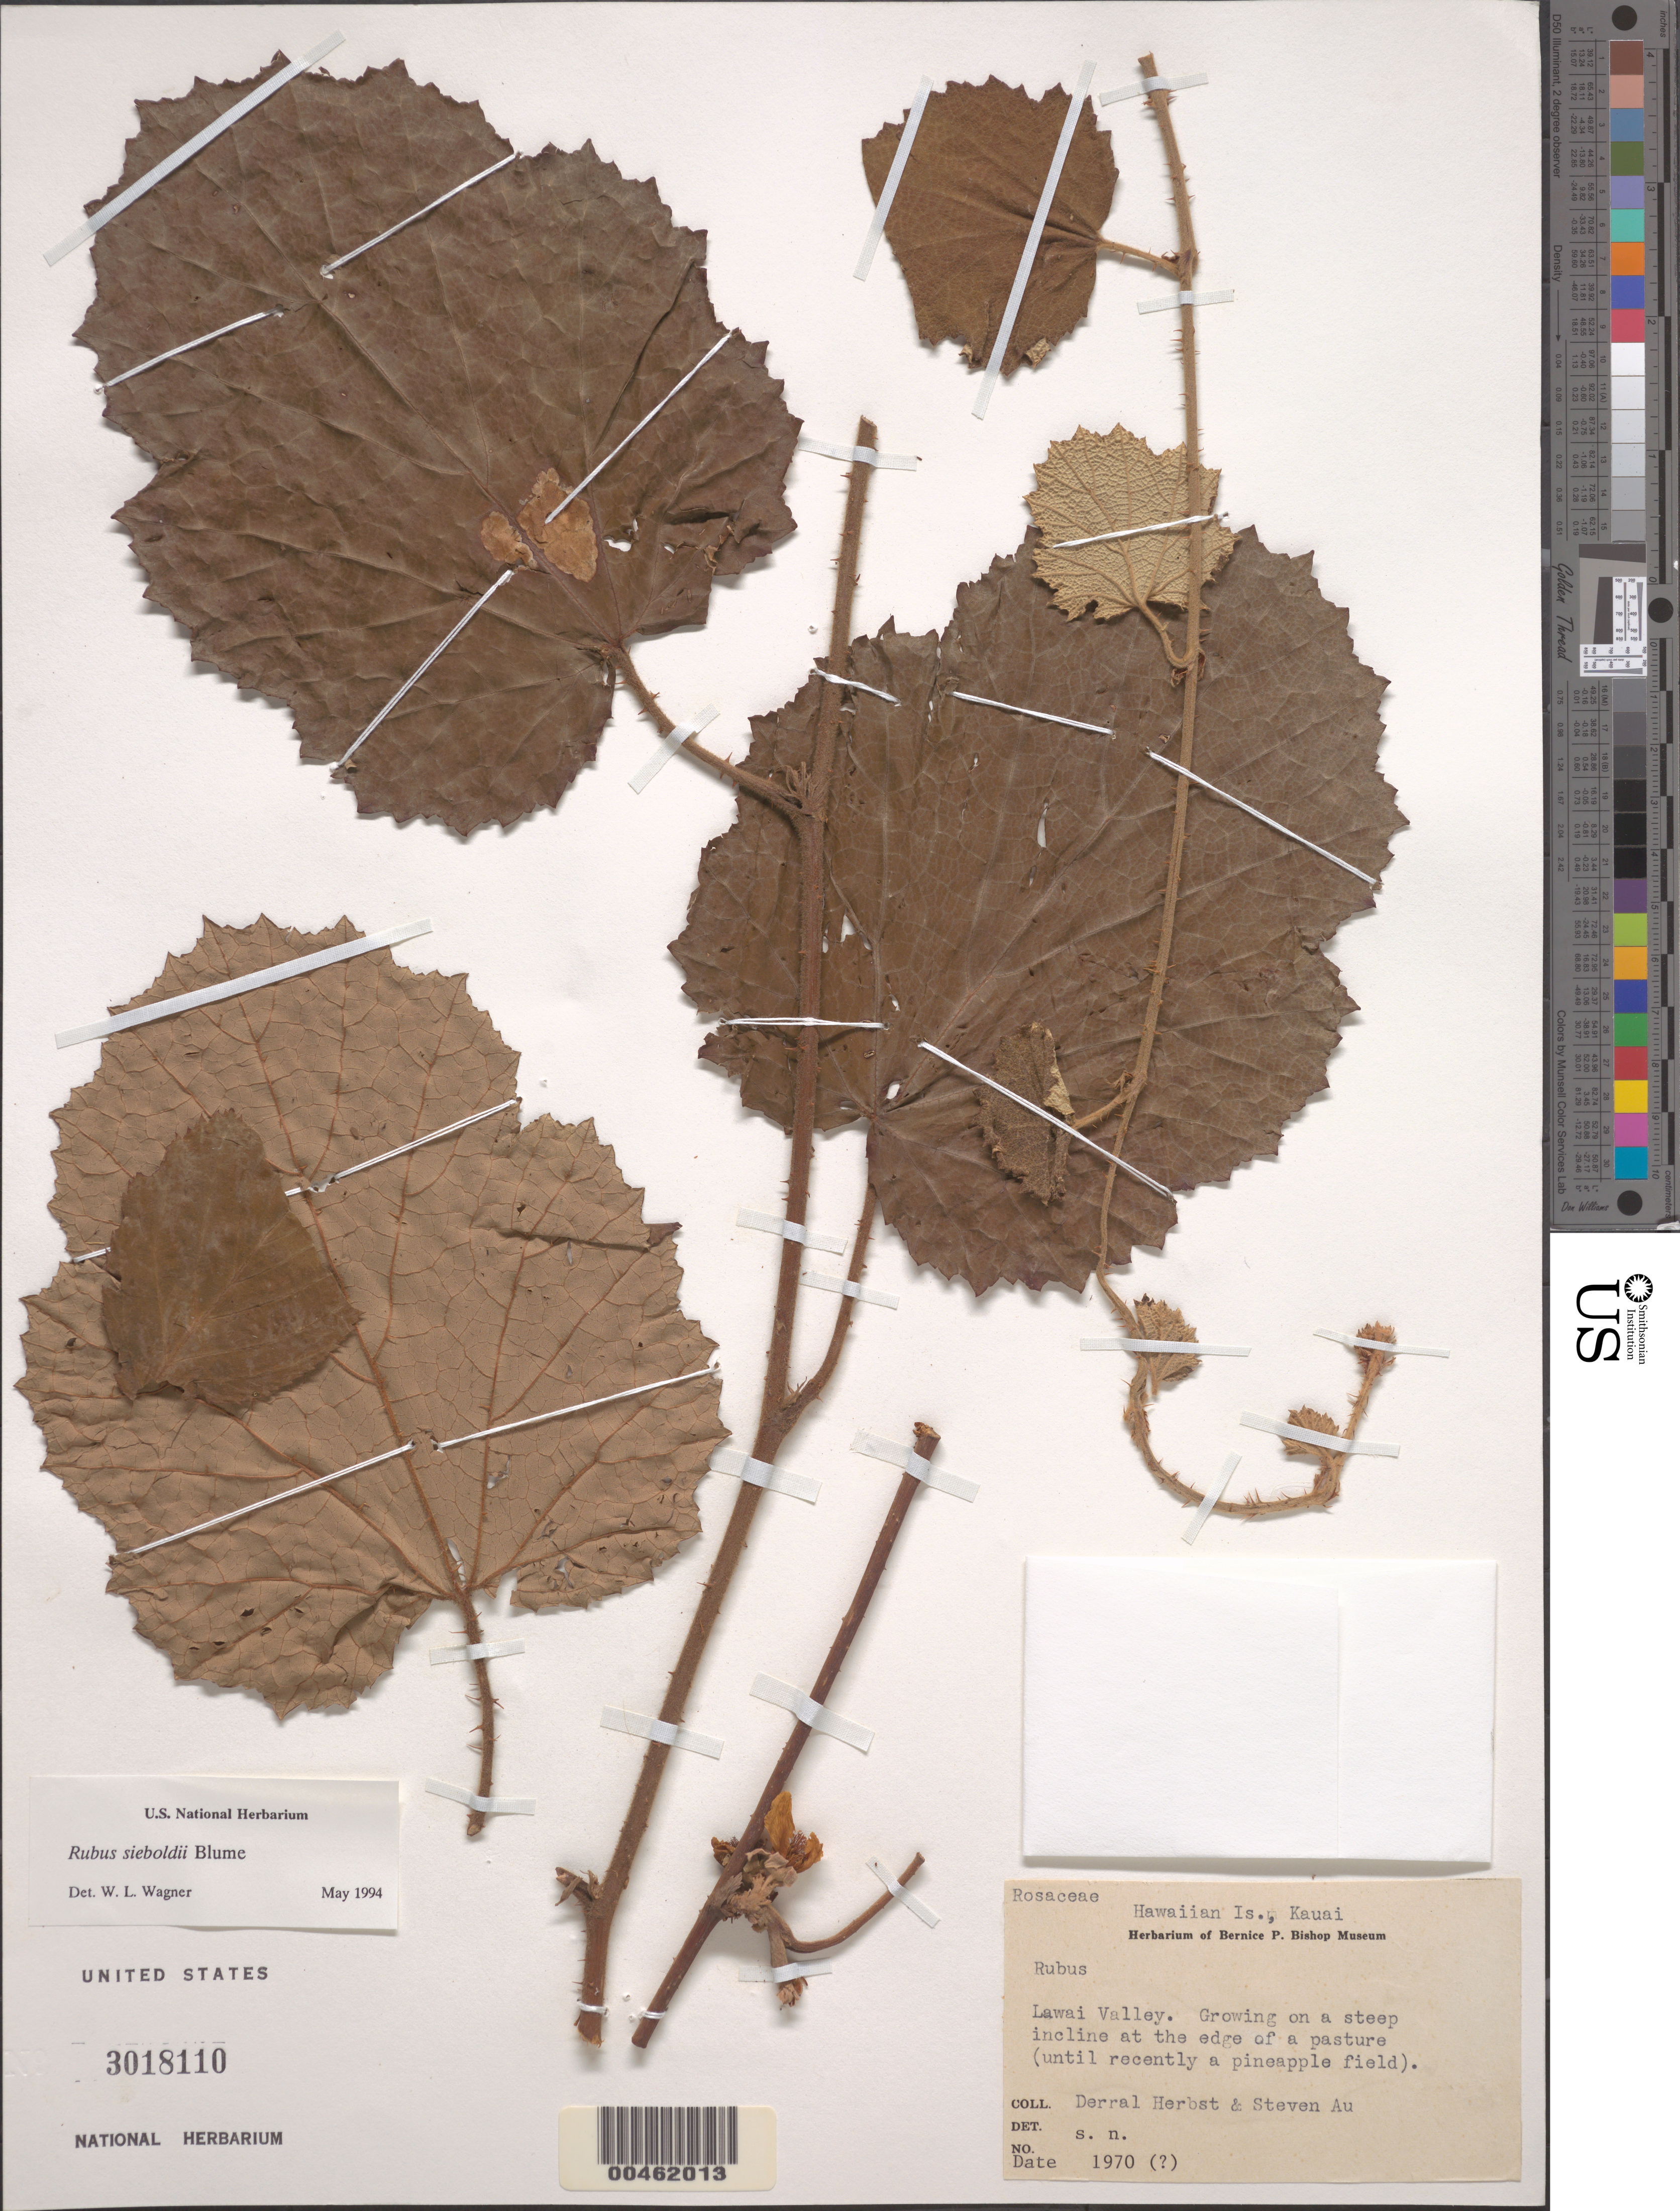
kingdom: Plantae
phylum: Tracheophyta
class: Magnoliopsida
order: Rosales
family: Rosaceae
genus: Rubus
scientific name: Rubus sieboldii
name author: Blume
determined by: Wagner, W. L., (BOT), Smithsonian Institution - National Museum of Natural History (UNITED STATES)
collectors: D. R. Herbst & S. Au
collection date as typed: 1970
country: United States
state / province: Hawaii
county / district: Kauai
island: Kaua'i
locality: Lawai Valley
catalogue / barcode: US 3018110